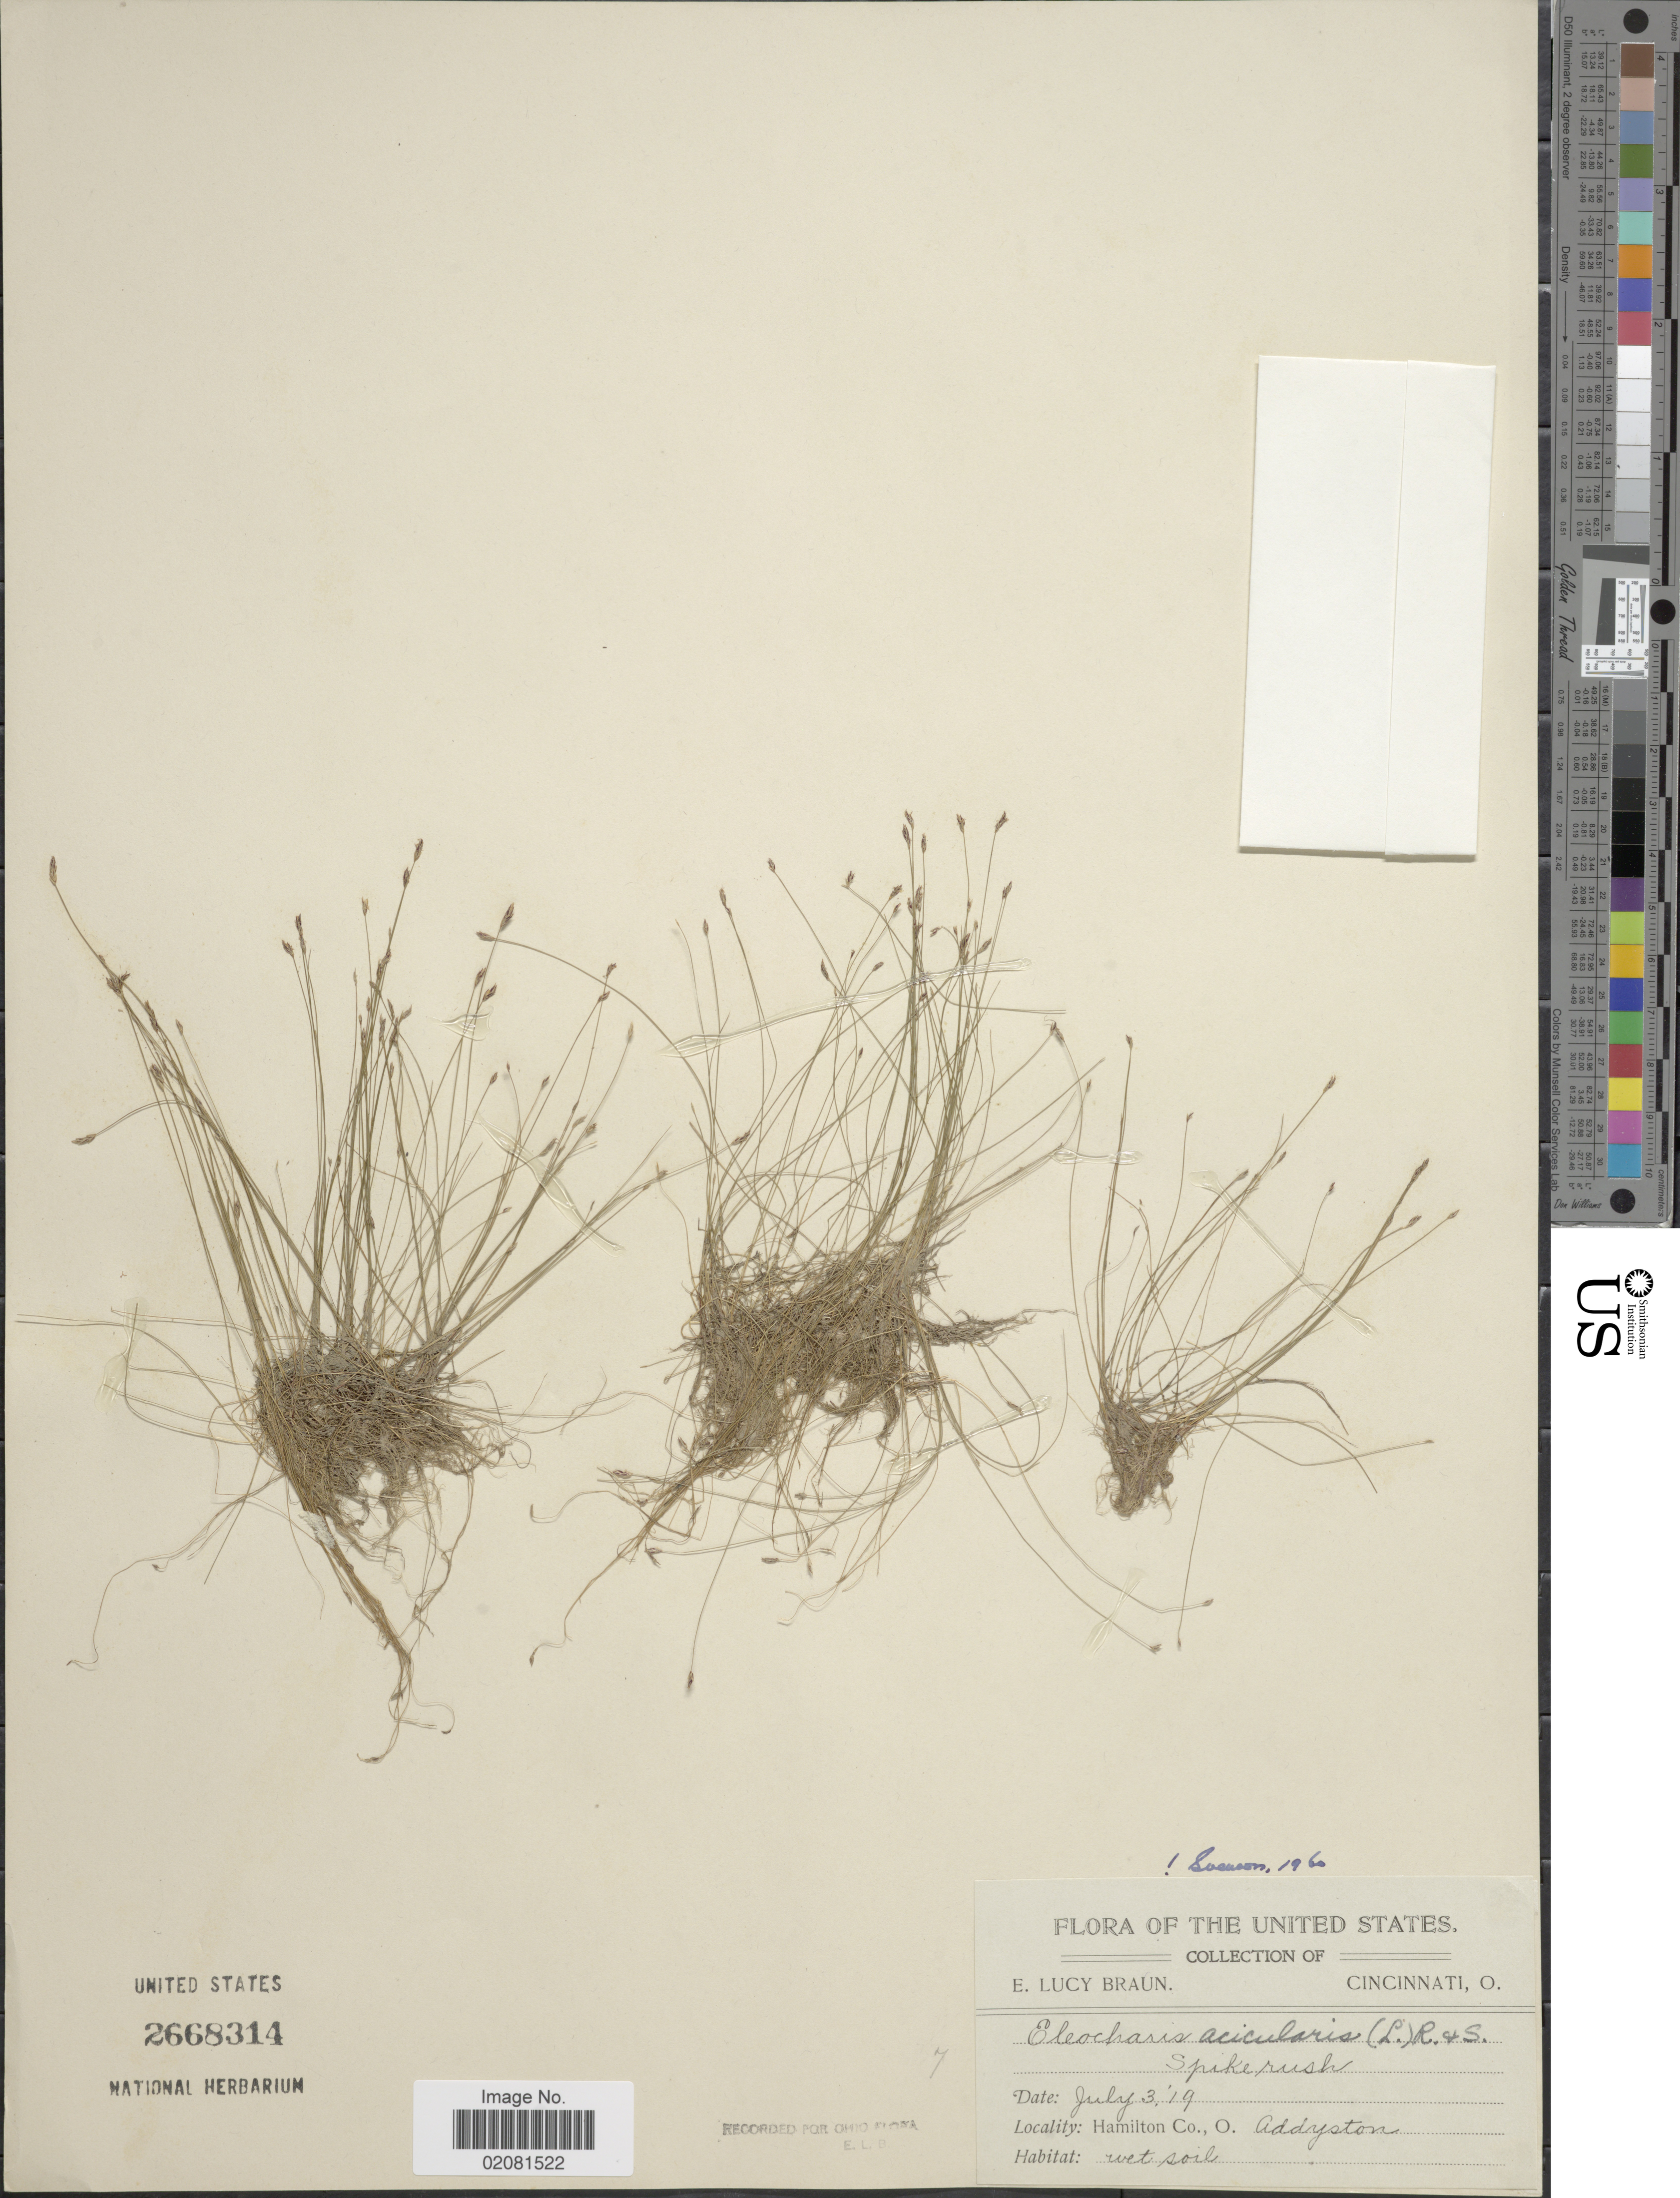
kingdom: Plantae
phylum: Tracheophyta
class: Liliopsida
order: Poales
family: Cyperaceae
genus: Eleocharis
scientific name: Eleocharis acicularis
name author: (L.) Roem. & Schult.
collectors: E. L. Braun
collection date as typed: Transcribed d/m/y: 3/7/19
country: United States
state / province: Ohio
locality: Hamilton Co., O. Addyston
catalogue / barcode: US 2668314